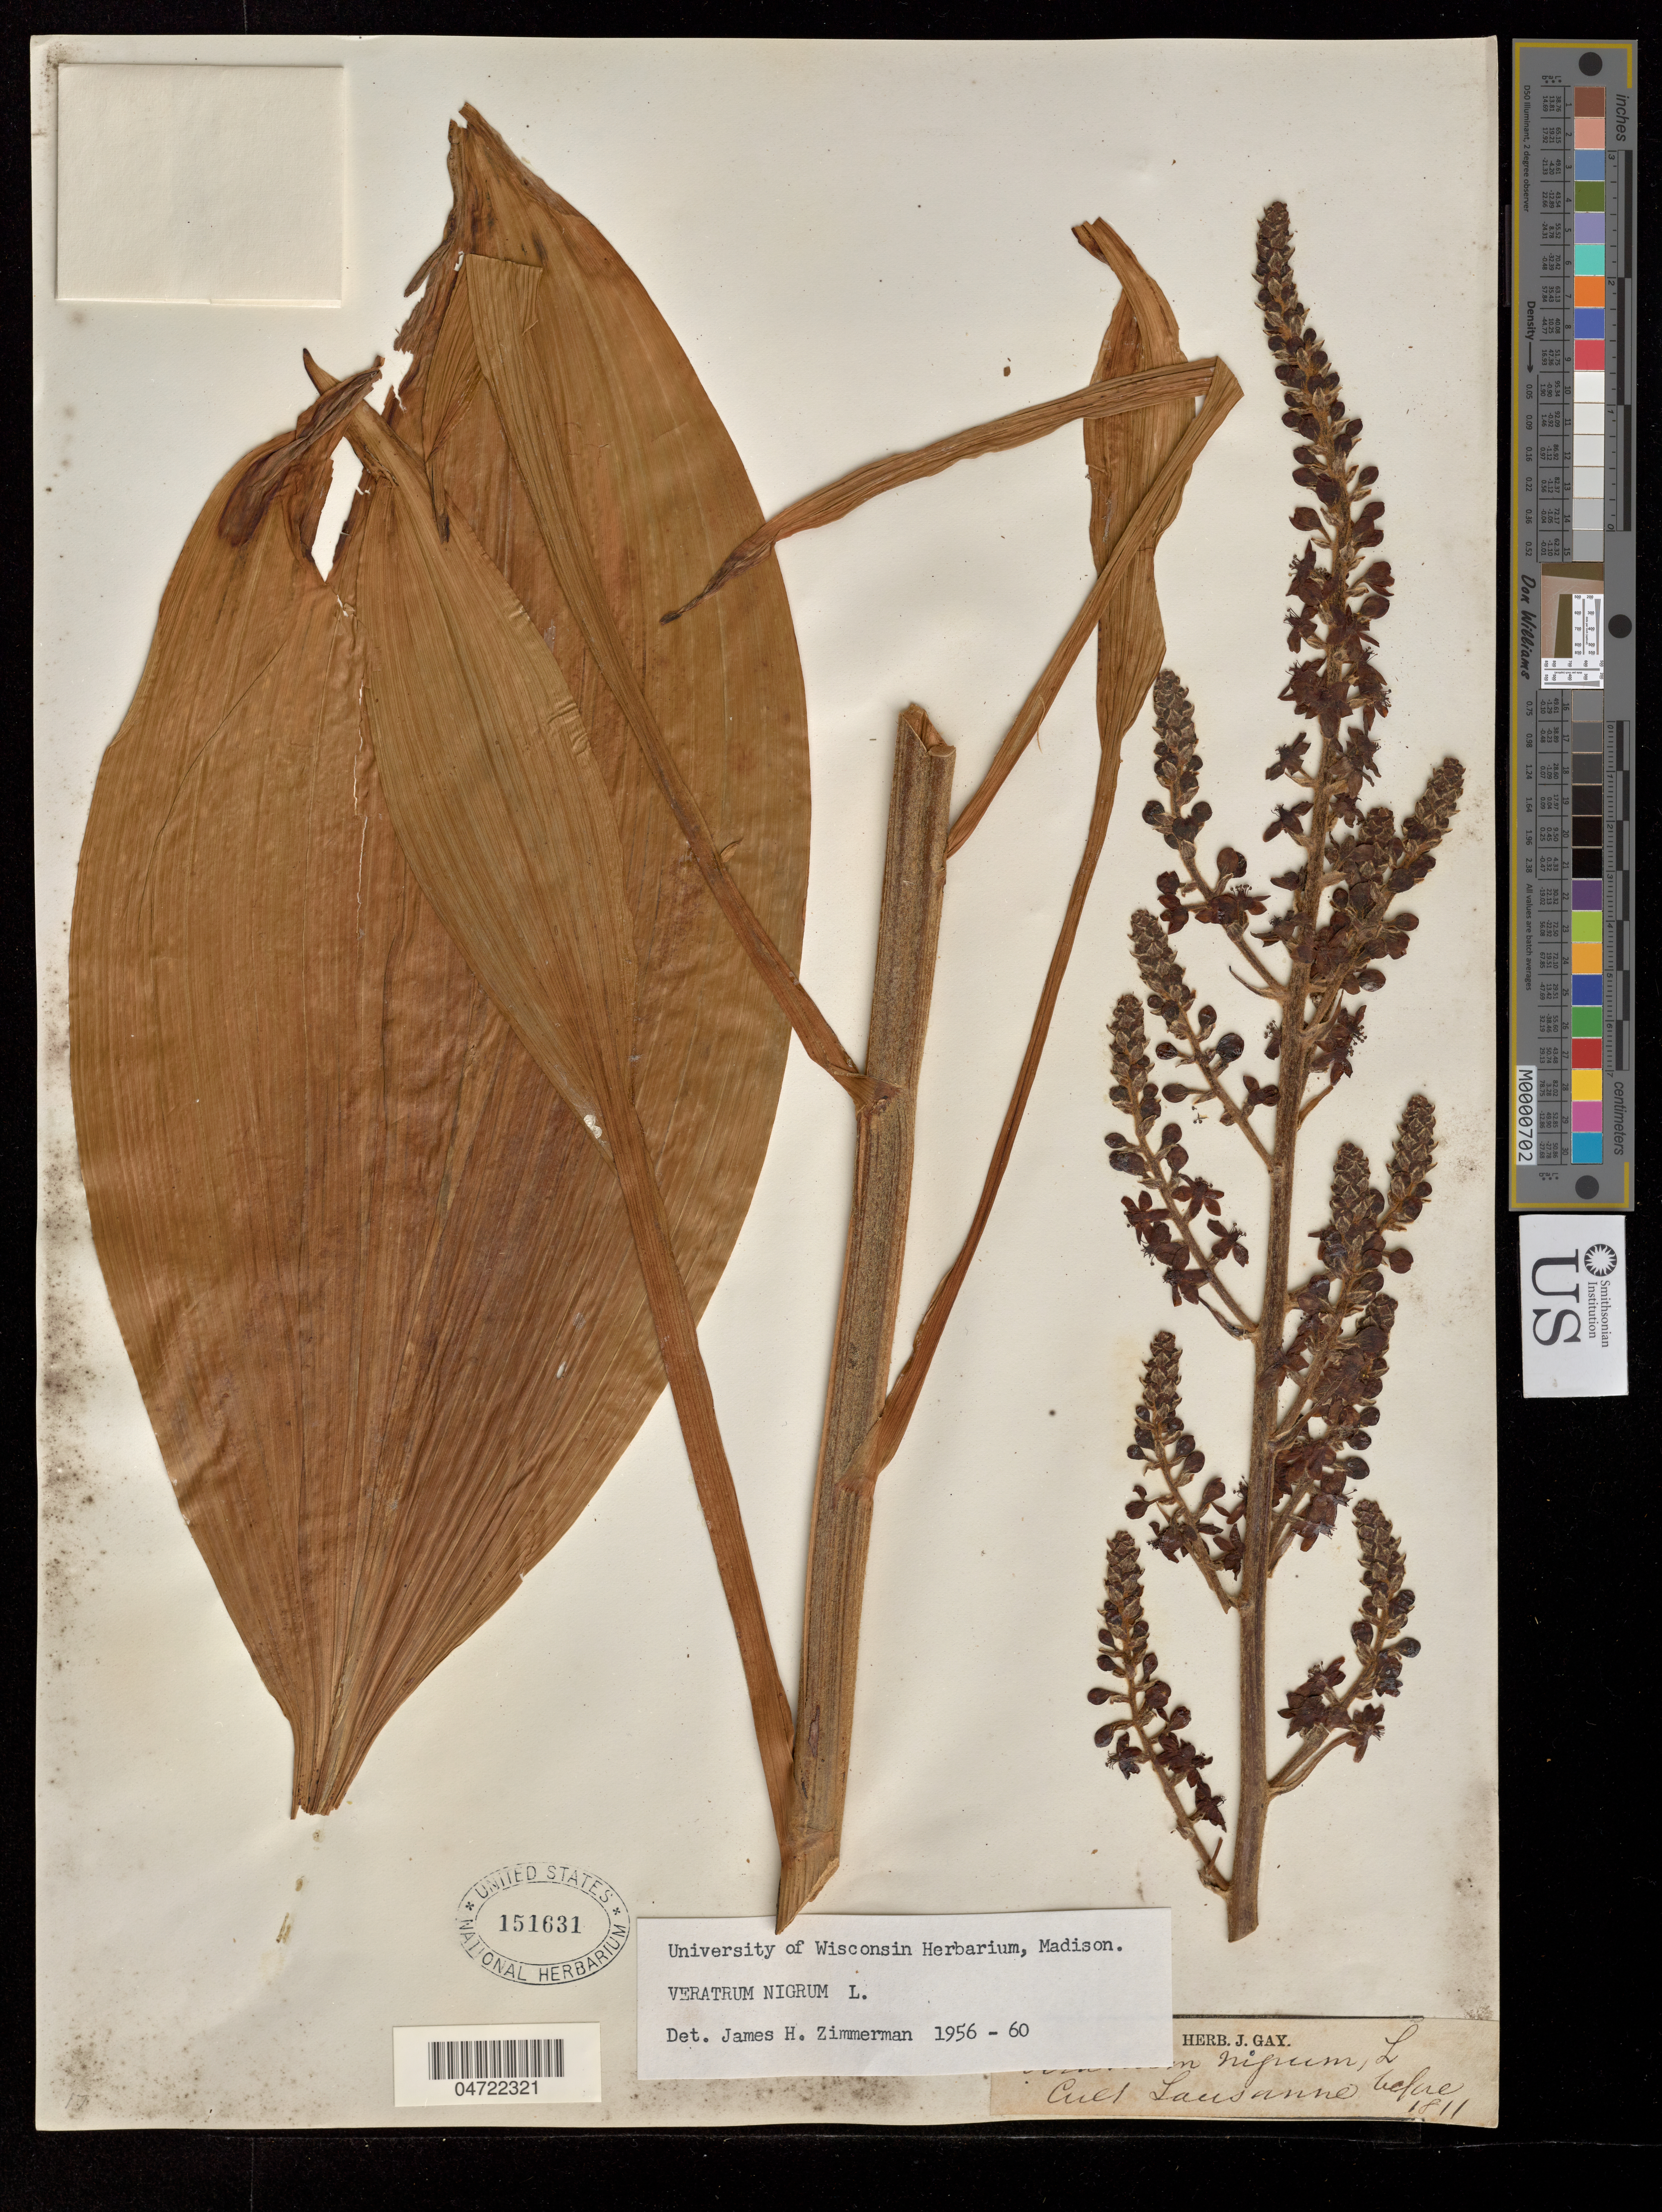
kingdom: Plantae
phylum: Tracheophyta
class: Liliopsida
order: Liliales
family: Melanthiaceae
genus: Veratrum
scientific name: Veratrum nigrum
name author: L.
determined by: Zimmerman, James Hall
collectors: ex herb. J. Gay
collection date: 1811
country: Switzerland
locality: Lausanne.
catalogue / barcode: US 151631